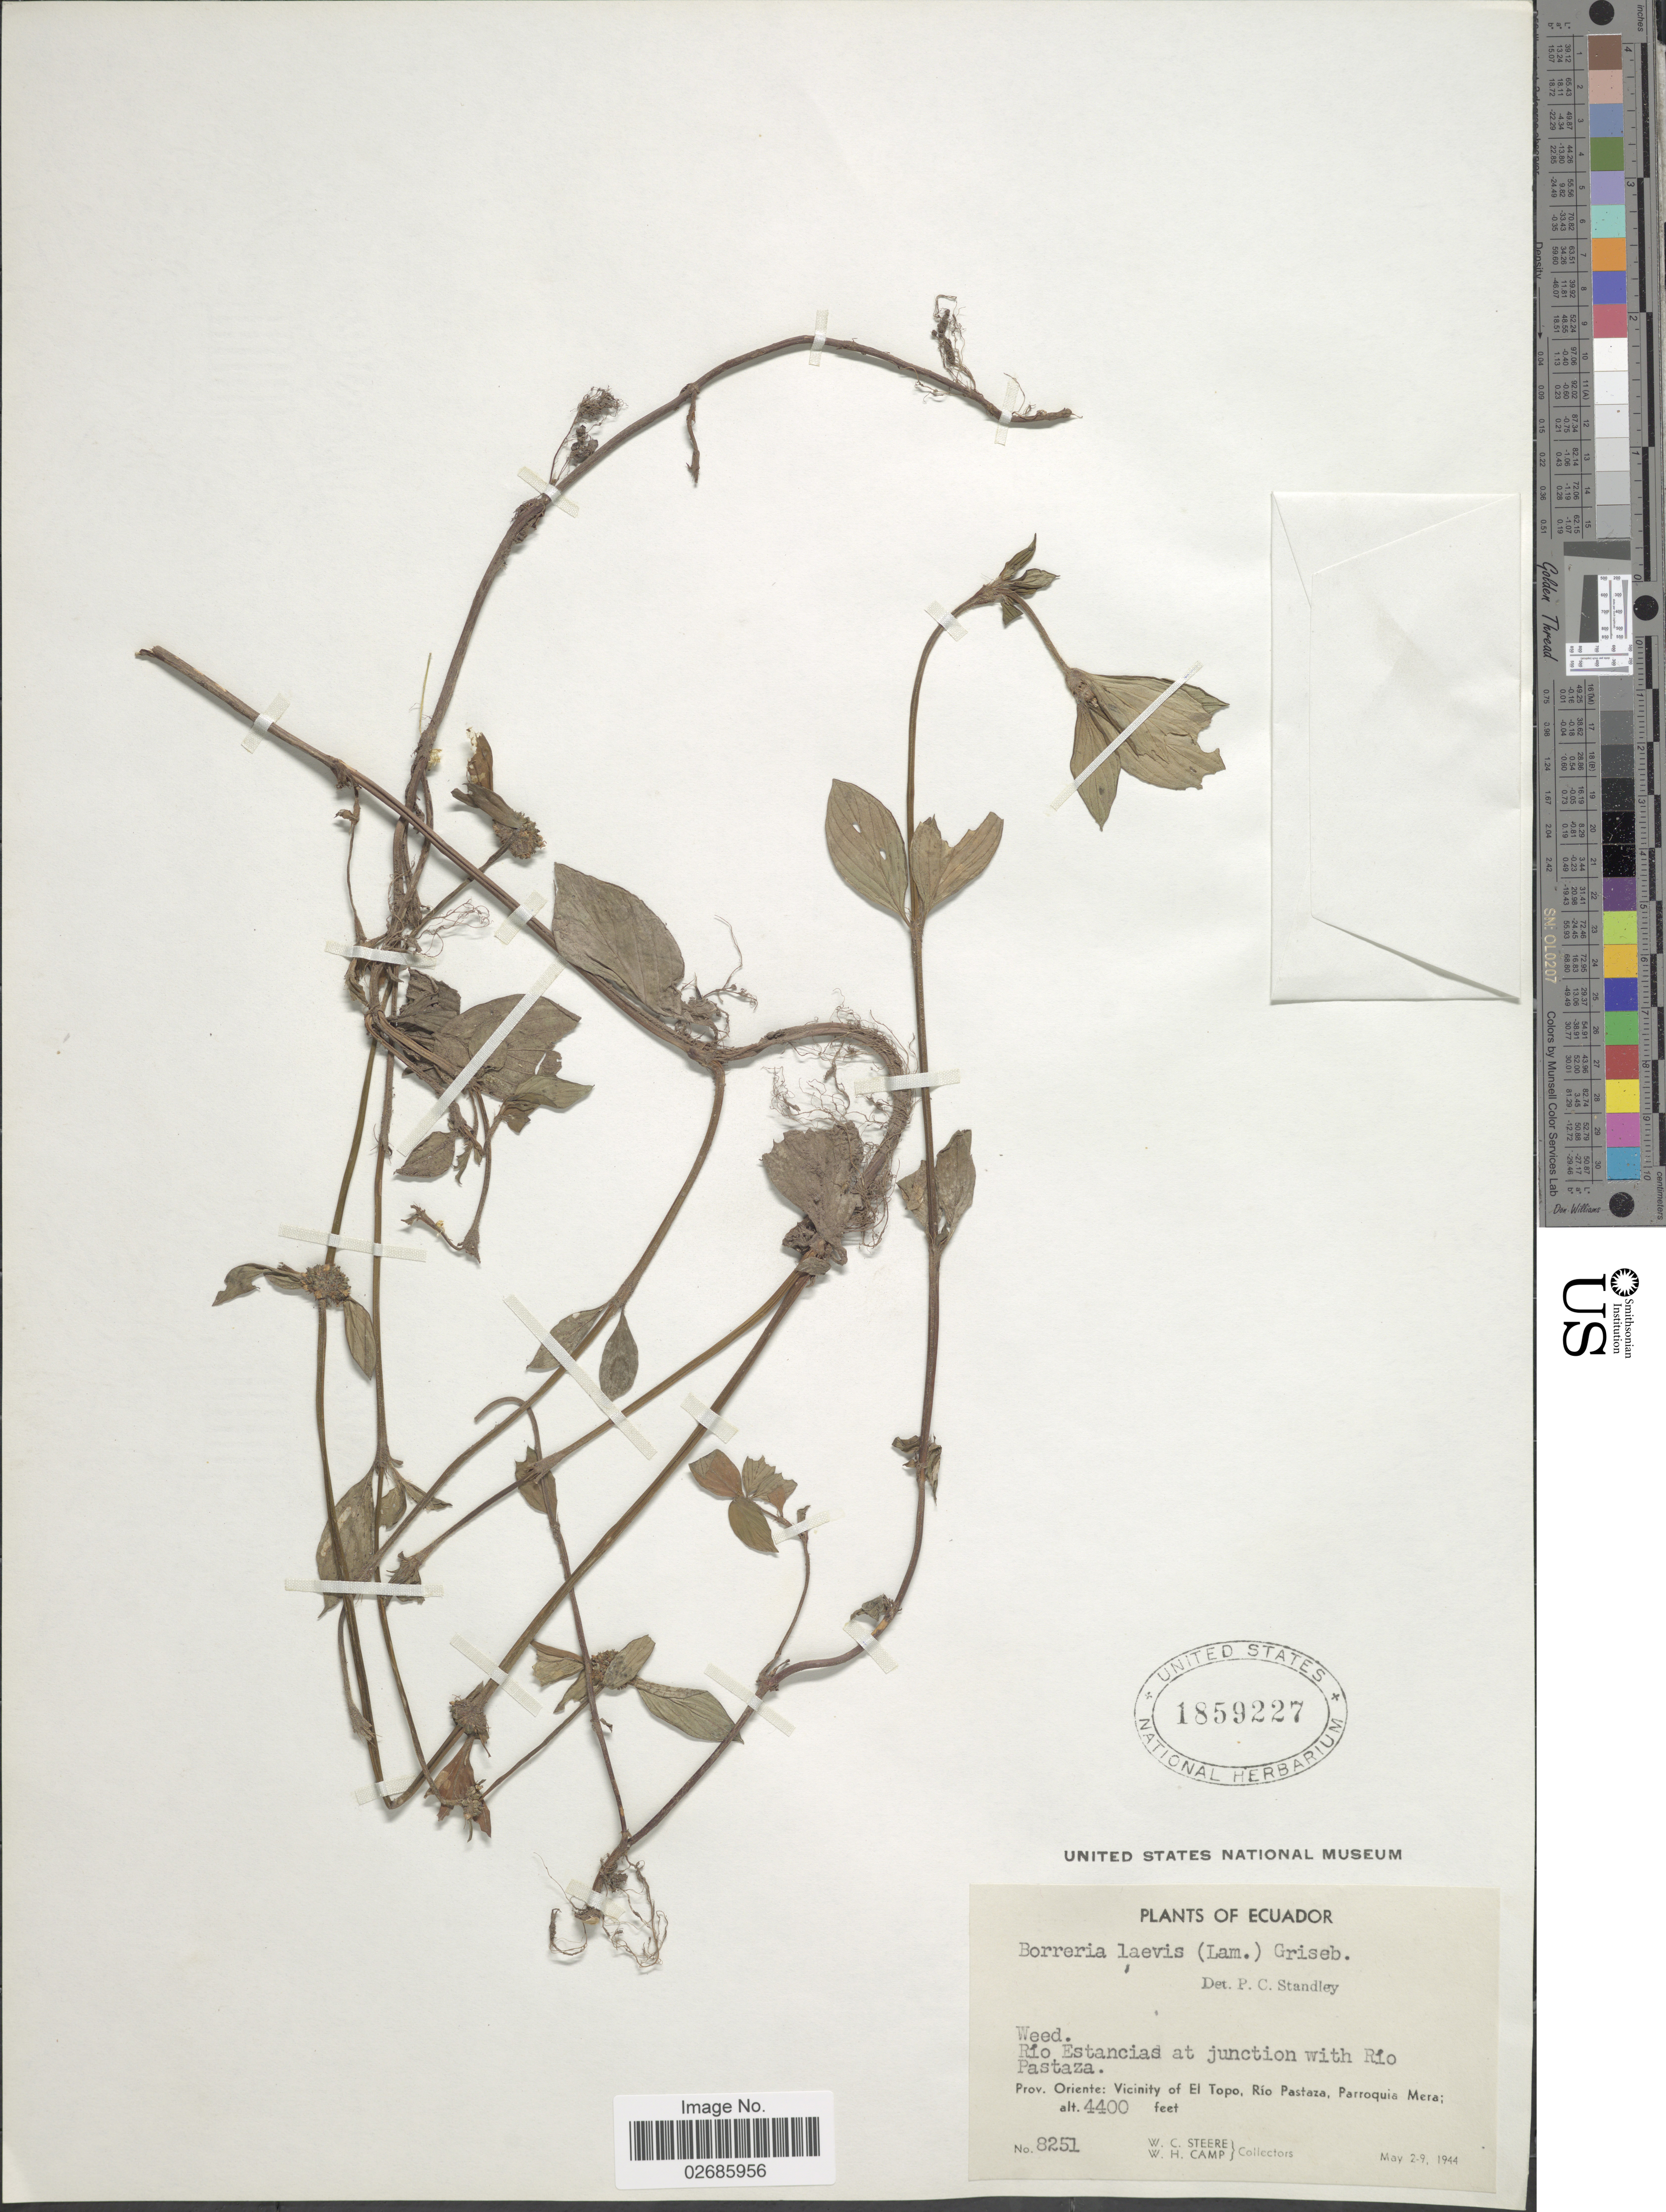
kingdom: Plantae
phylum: Tracheophyta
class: Magnoliopsida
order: Gentianales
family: Rubiaceae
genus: Borreria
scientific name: Borreria remota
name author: (Lam.) Bacigalupo & E.L. Cabral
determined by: Kirkbride, J. H., Jr.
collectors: W. C. Steere & W. H. Camp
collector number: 8251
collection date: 1944-05-02/1944-05-09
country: Ecuador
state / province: Pastaza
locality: Prov. Orientes: Vicinity of El Topo, Rio Pastaza, Parroquia Mera.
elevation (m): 1341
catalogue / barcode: US 1859227